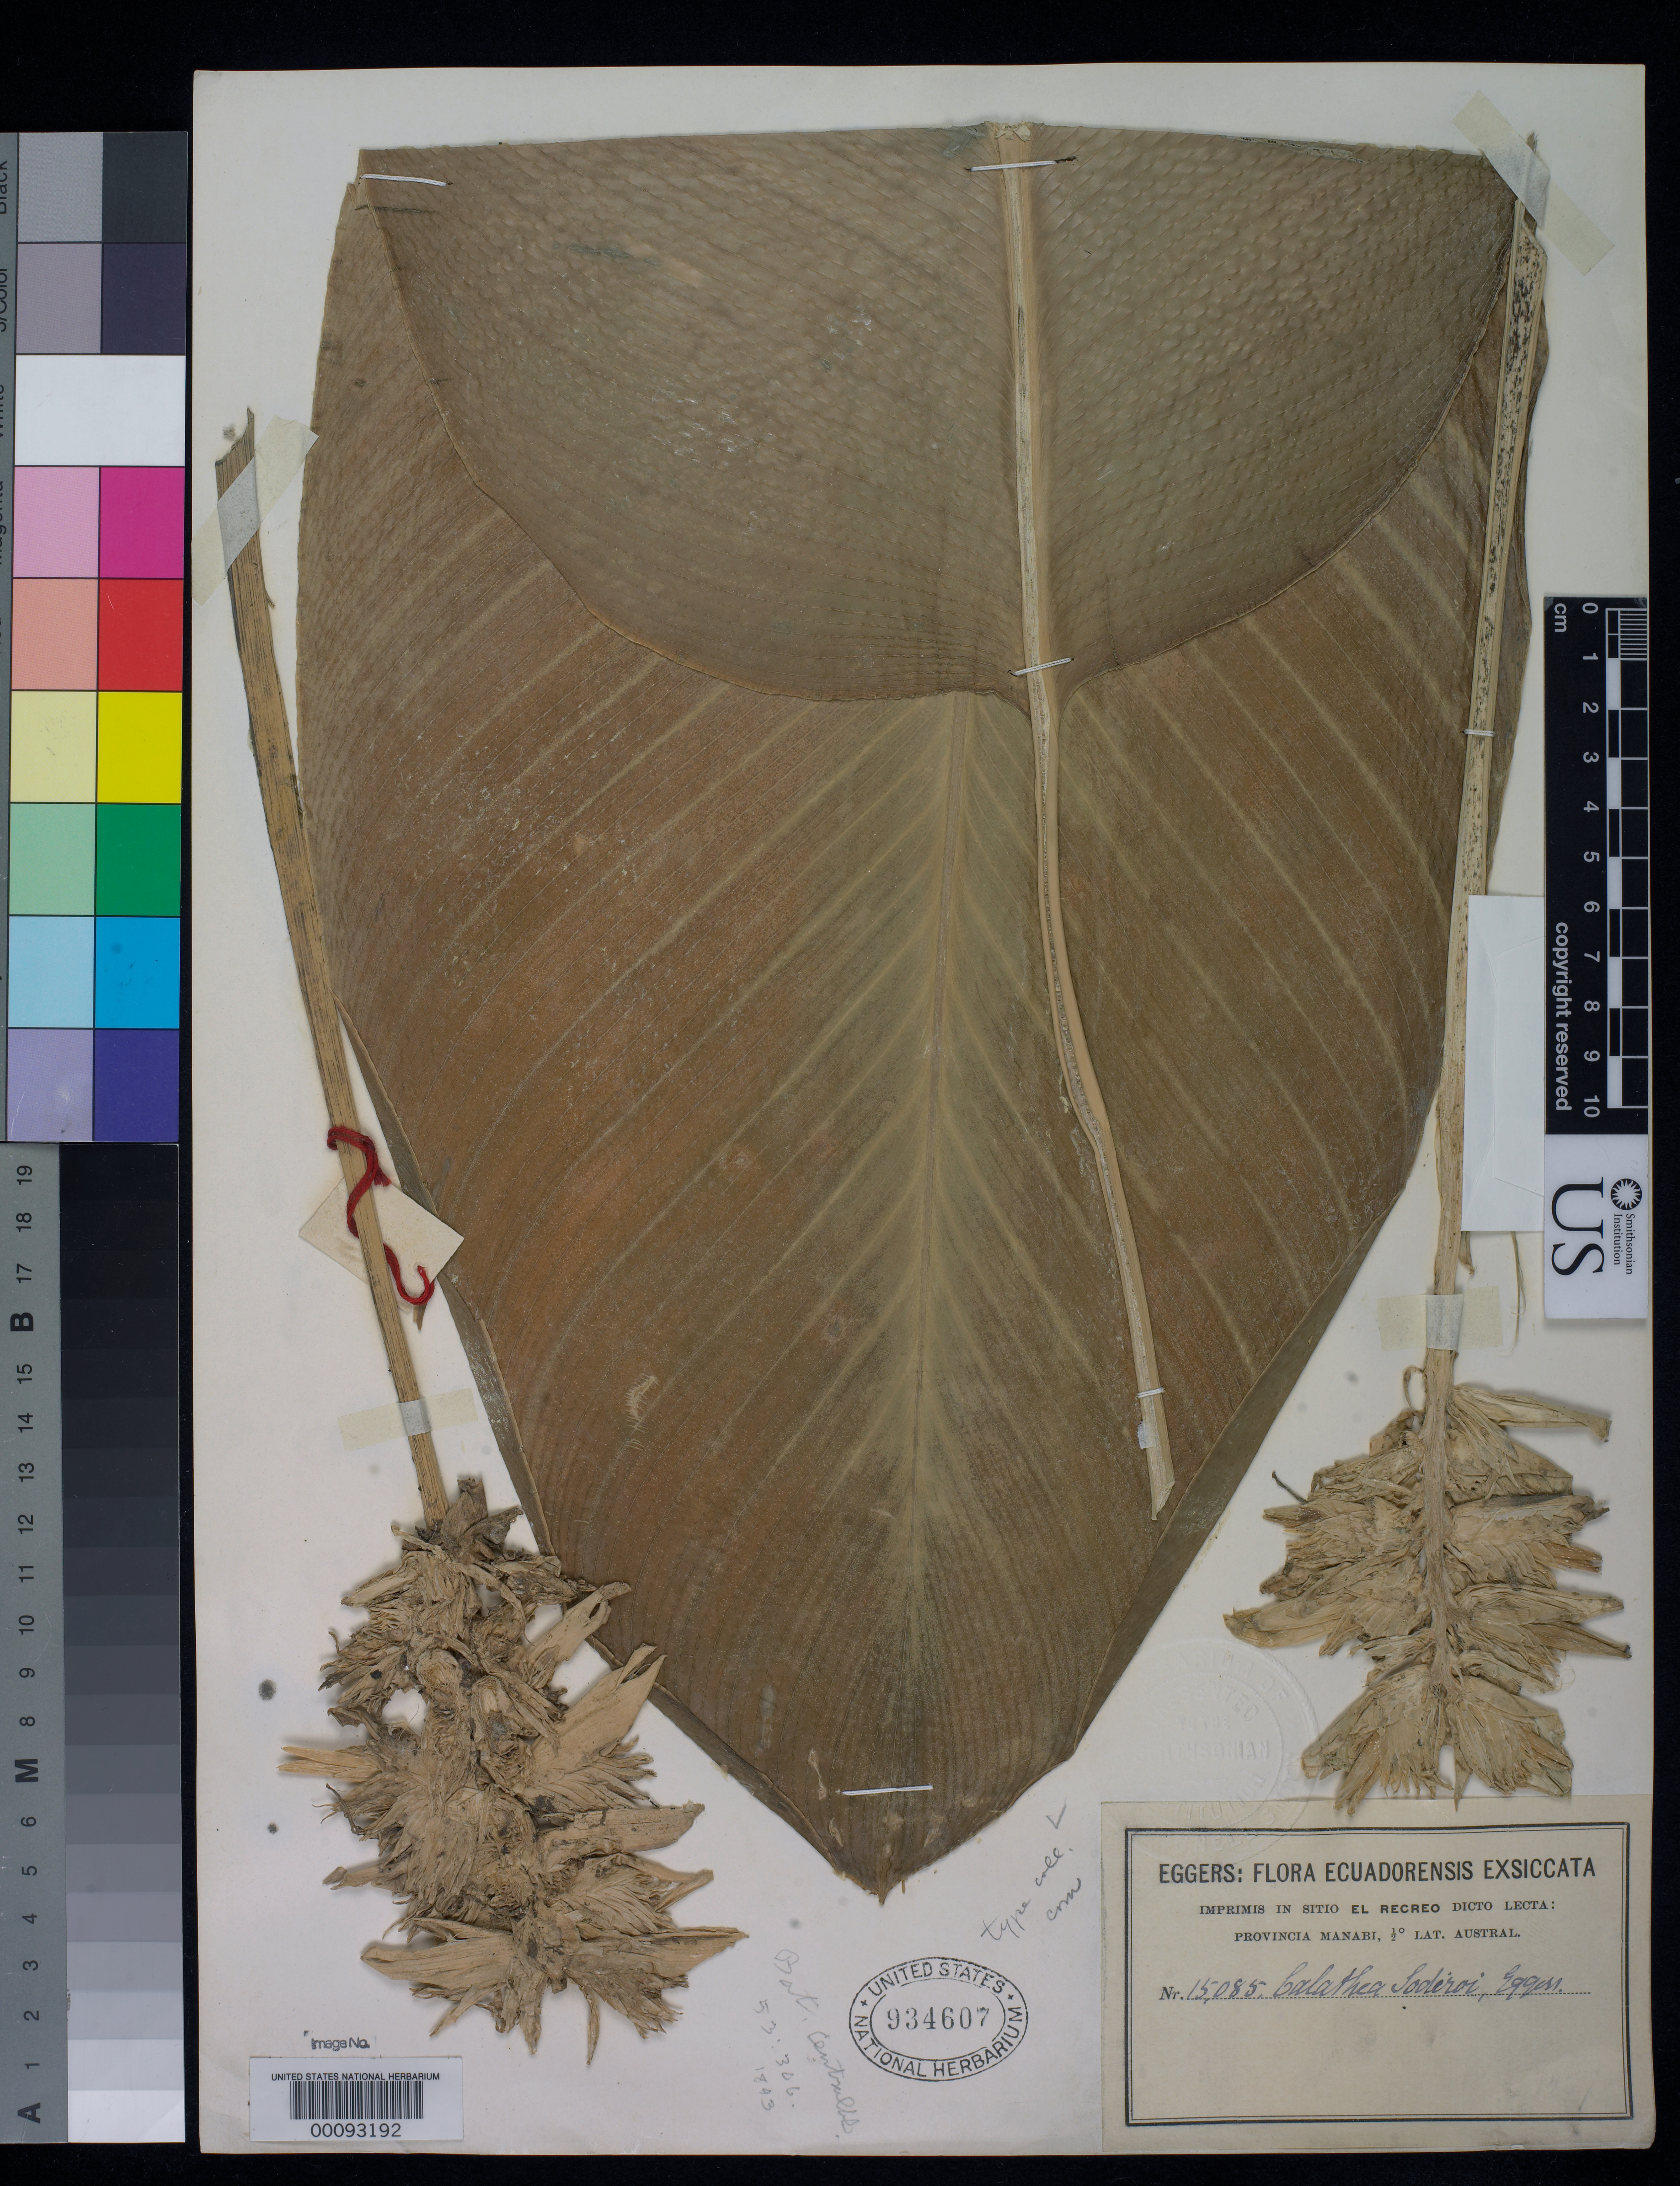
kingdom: Plantae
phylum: Tracheophyta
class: Liliopsida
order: Zingiberales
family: Marantaceae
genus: Calathea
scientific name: Calathea sodiroi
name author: Eggers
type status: Type Collection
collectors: H. F. A. von Eggers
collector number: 15085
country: Ecuador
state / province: Manabí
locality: El Recreo.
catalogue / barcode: US 934607